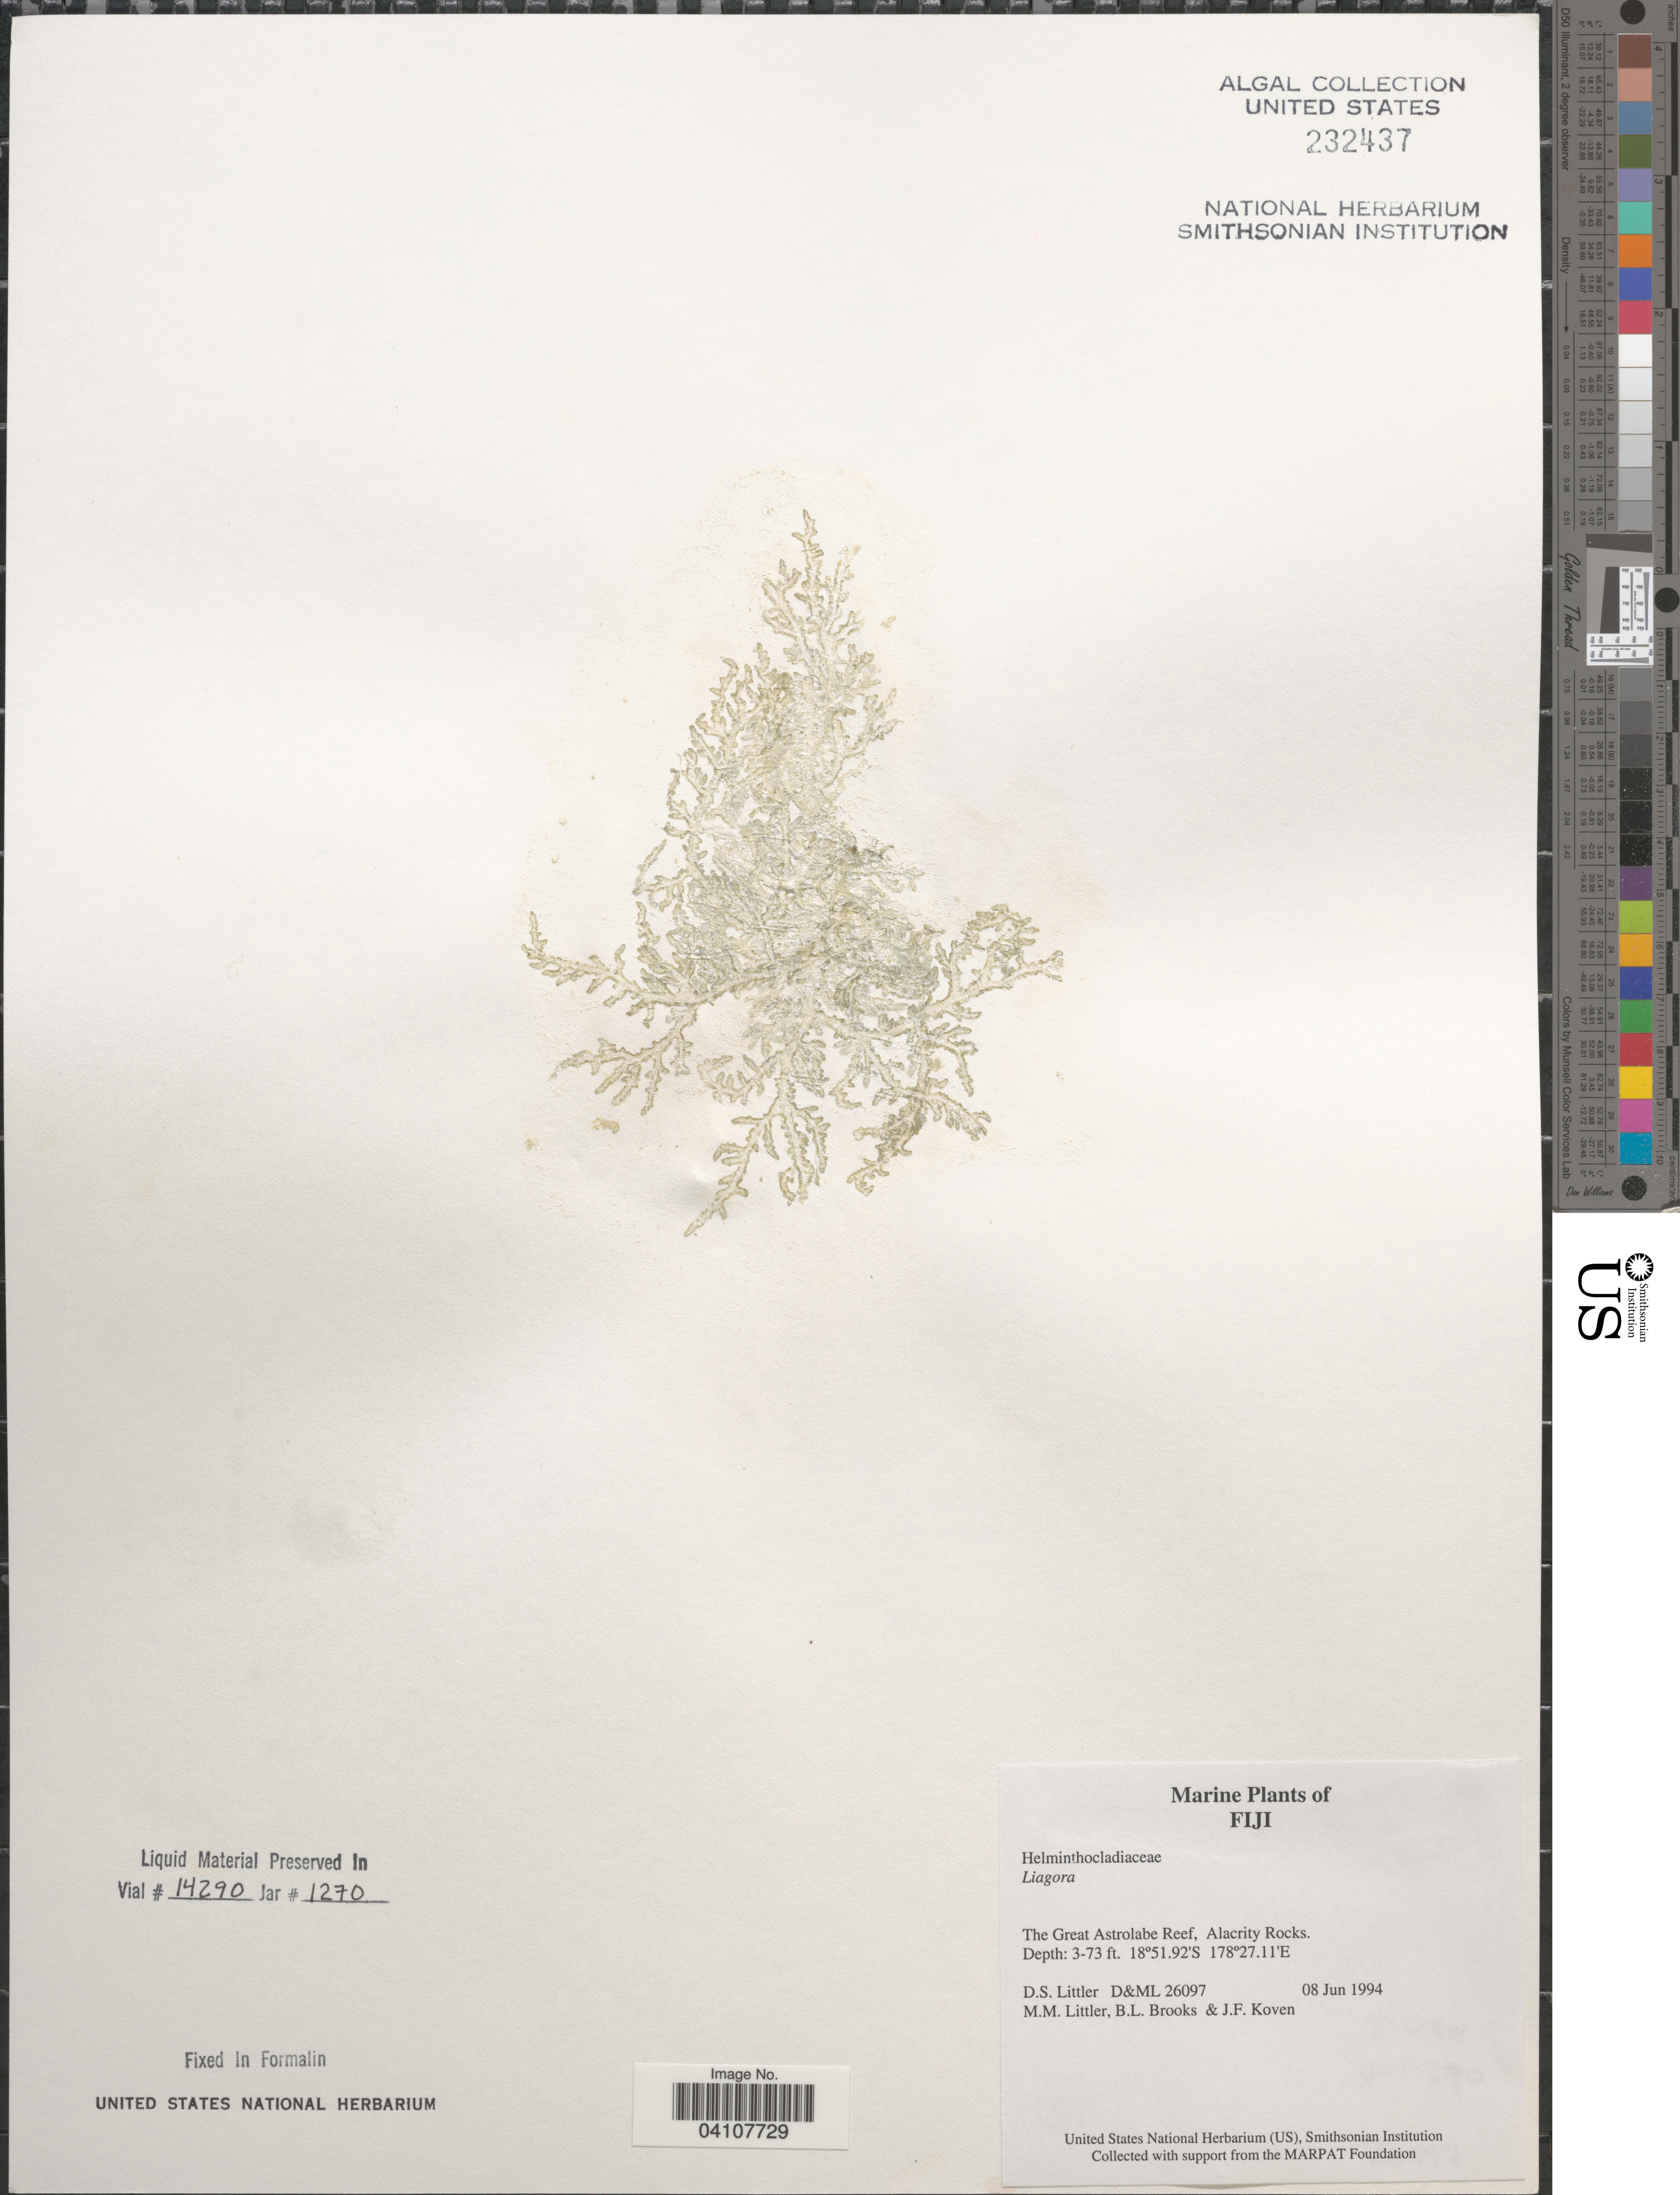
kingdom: Plantae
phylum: Rhodophyta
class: Florideophyceae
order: Nemaliales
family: Liagoraceae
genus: Liagora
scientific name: Liagora sp.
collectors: D. S. Littler, B. Brooks & J. Koven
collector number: D&ML26097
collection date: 1994-06-08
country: Fiji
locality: The Great Astrolabe Reef, Alacrity Rocks.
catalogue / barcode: US 232437